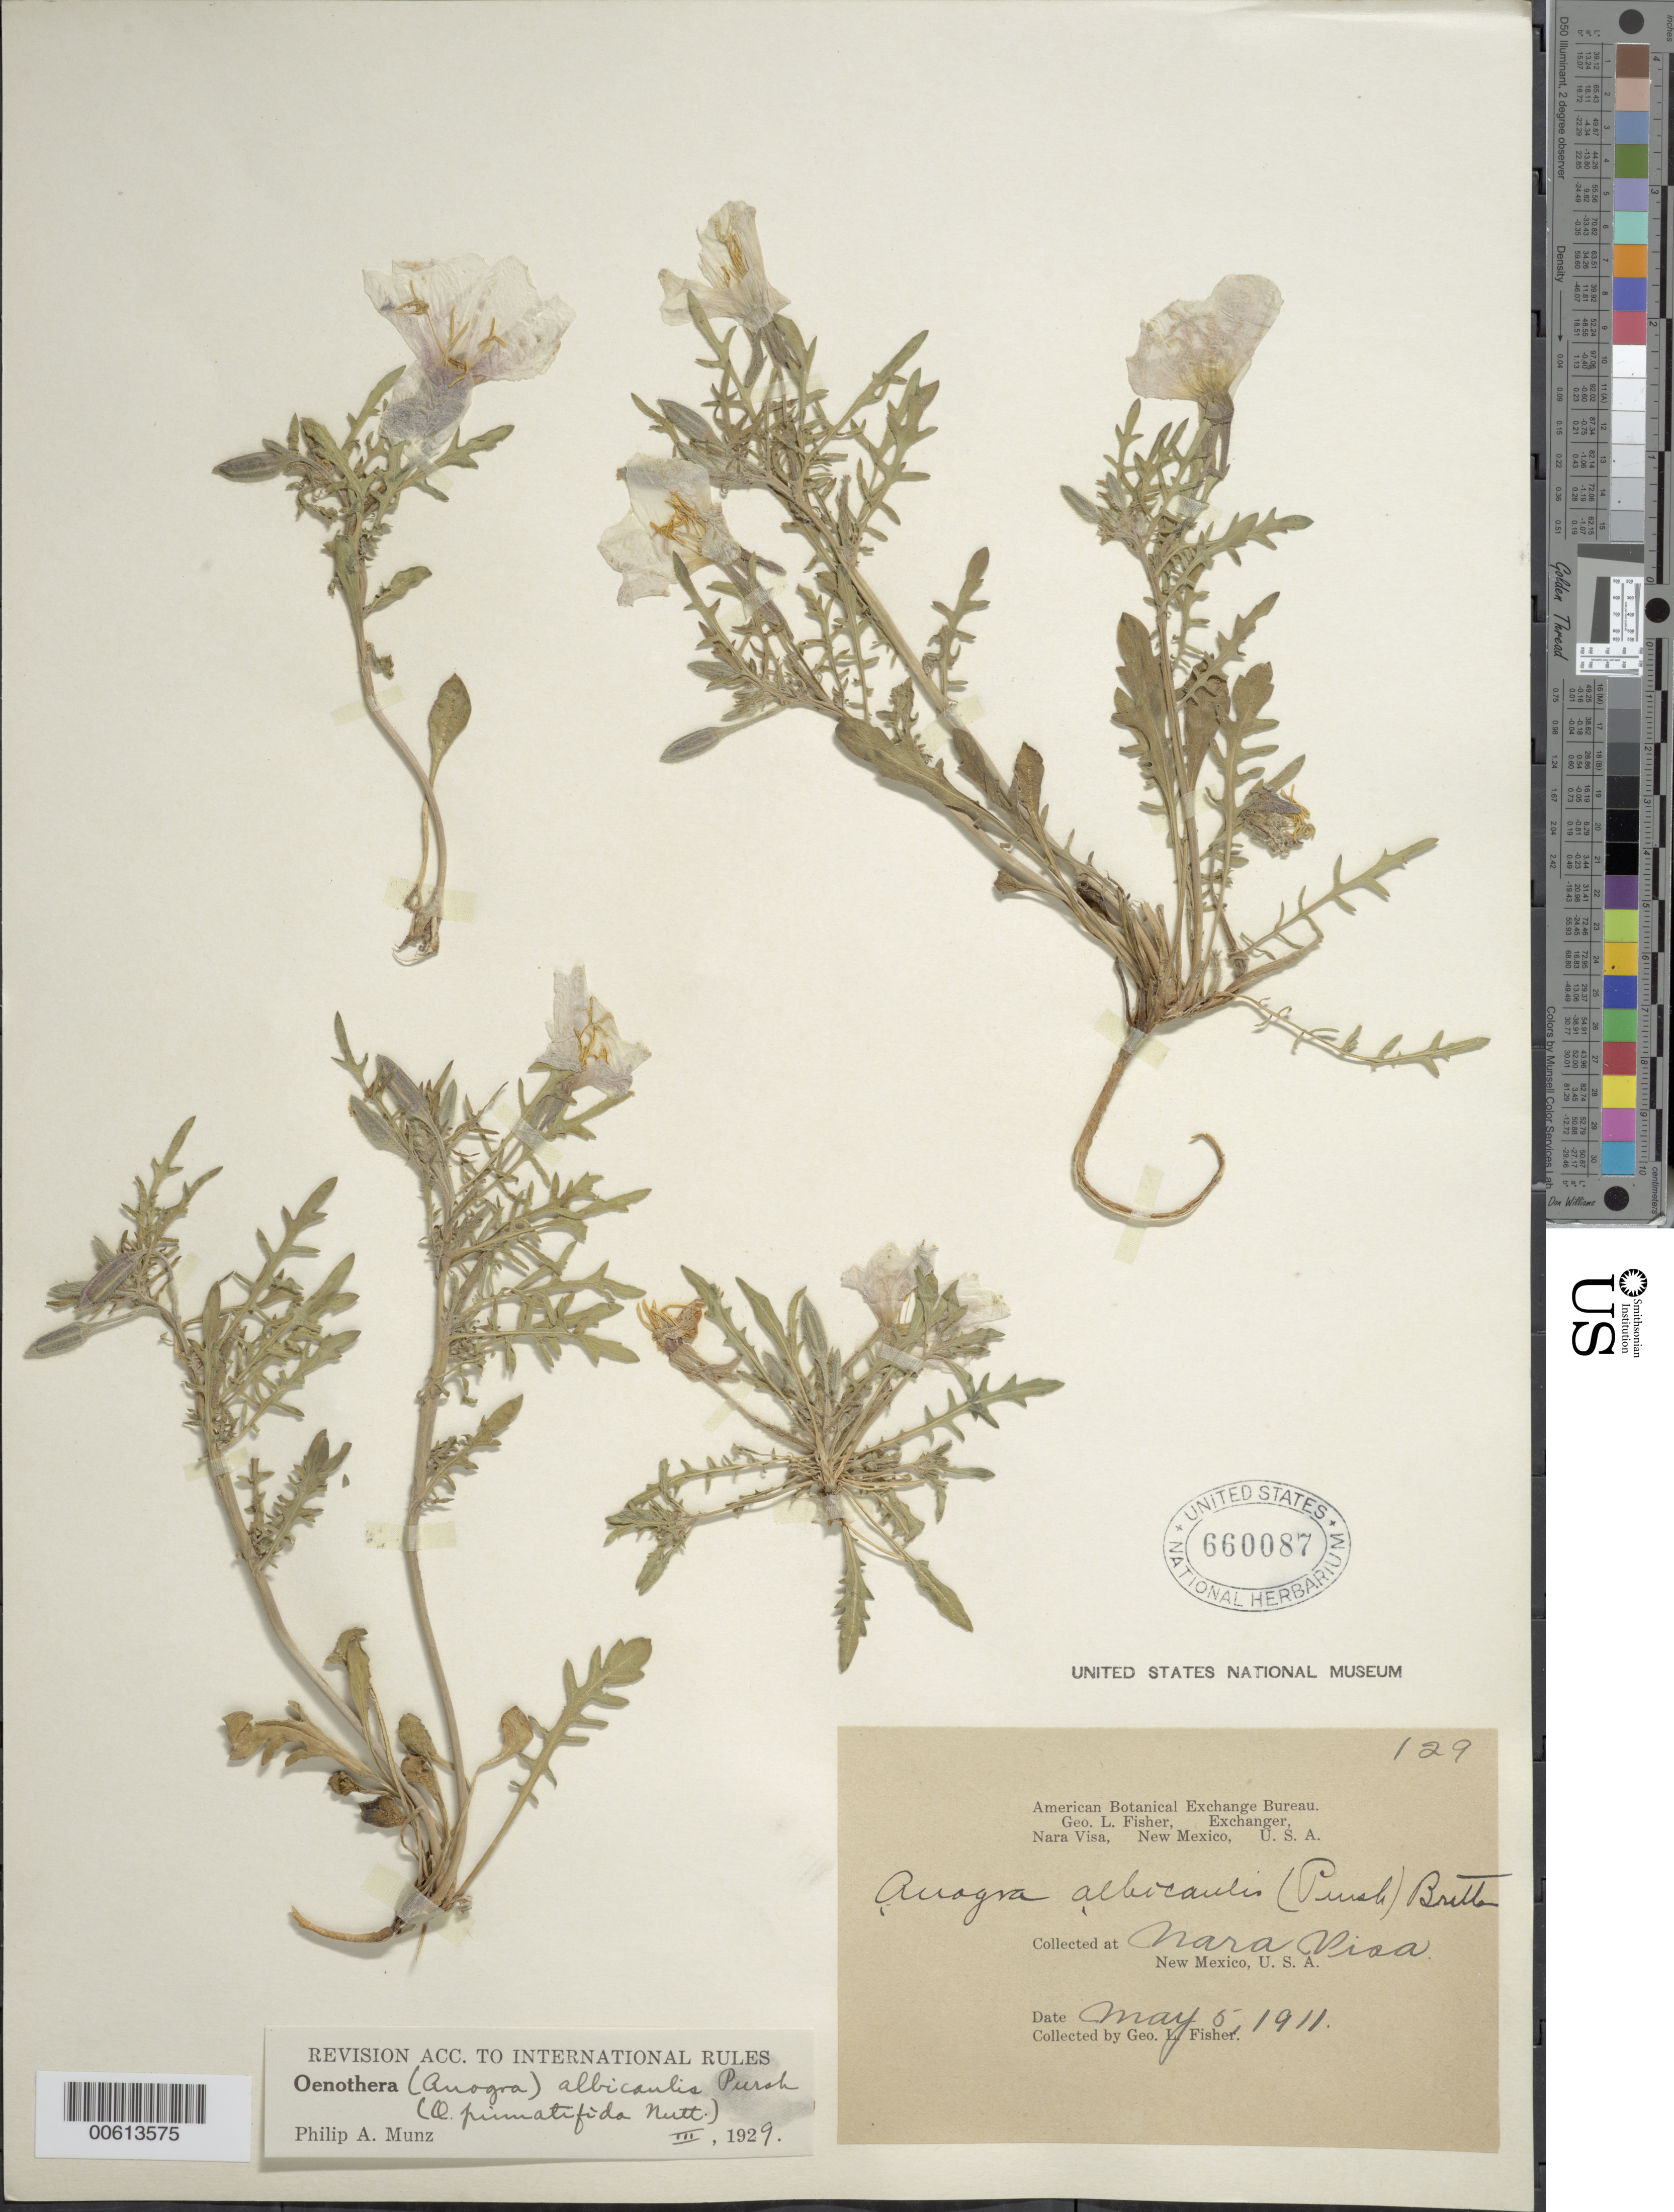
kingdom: Plantae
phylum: Tracheophyta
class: Magnoliopsida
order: Myrtales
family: Onagraceae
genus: Oenothera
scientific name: Oenothera albicaulis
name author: Pursh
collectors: G. L. Fisher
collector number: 129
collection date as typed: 05 May 1911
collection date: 1911-05-05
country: United States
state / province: New Mexico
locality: Nara Visa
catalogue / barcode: US 660087